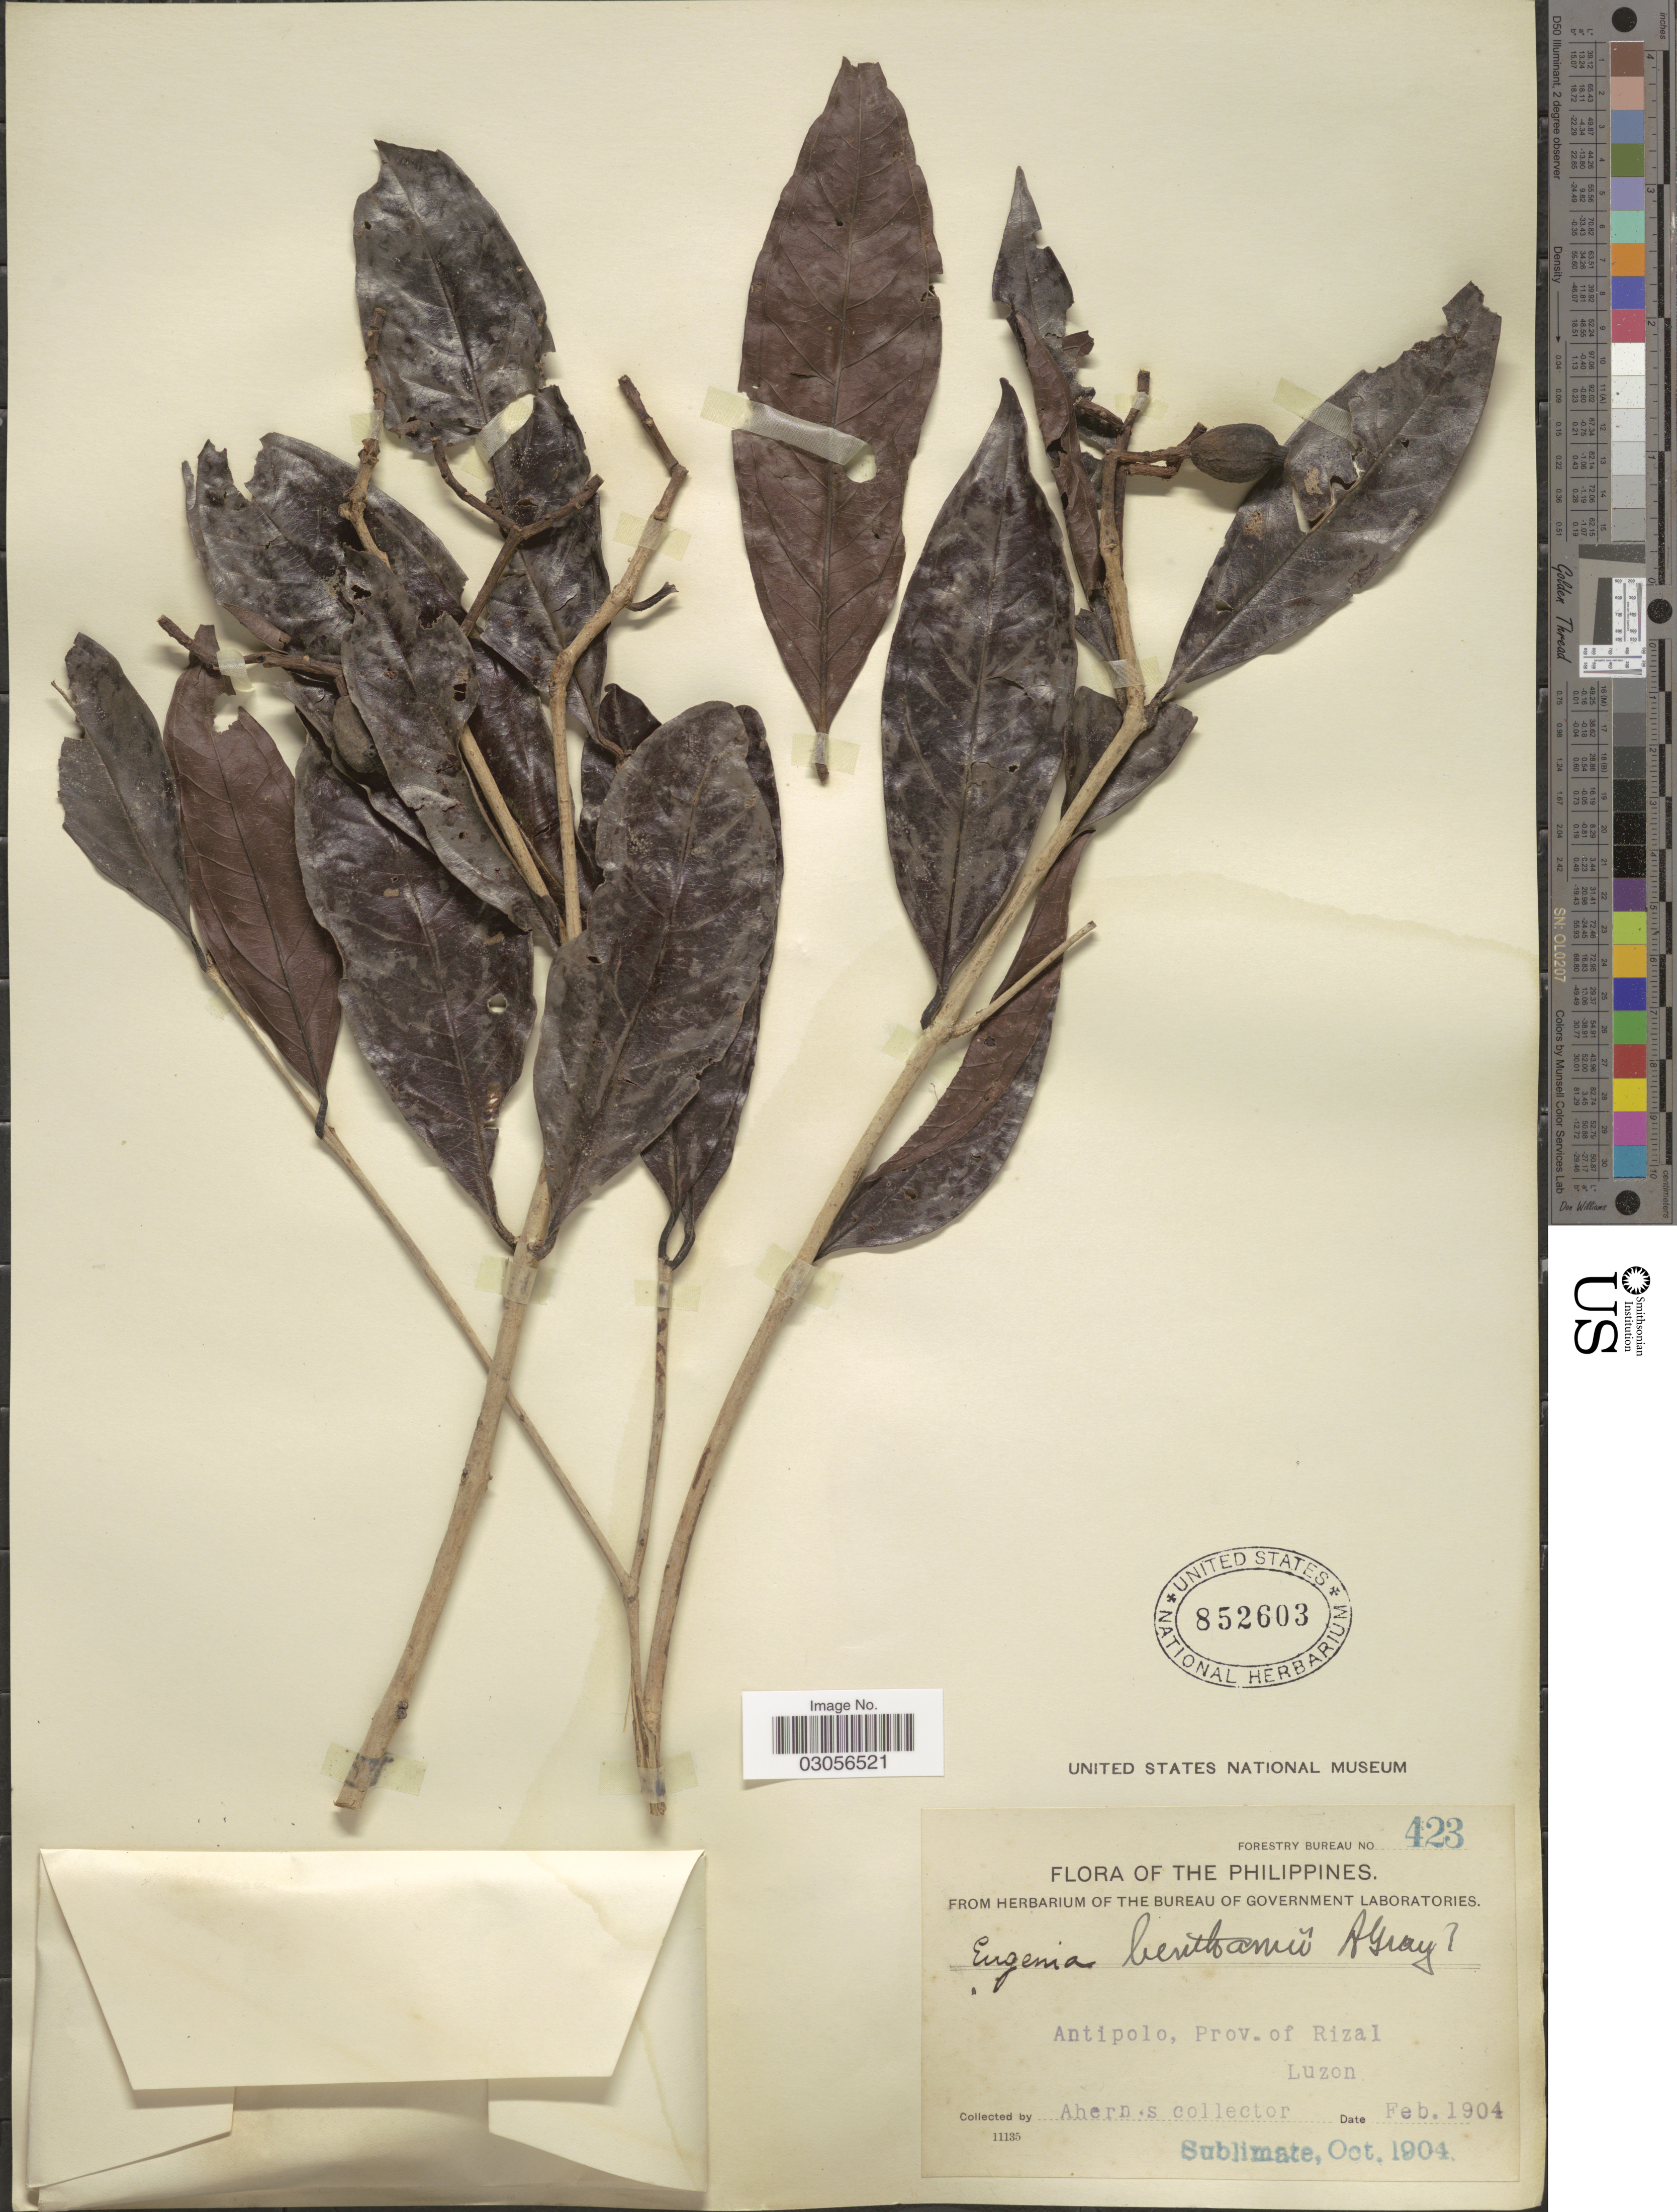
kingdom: Plantae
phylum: Tracheophyta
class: Magnoliopsida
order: Myrtales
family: Myrtaceae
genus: Syzygium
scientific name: Syzygium nitidum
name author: Benth.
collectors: -. Ahern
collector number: Forestry Bureau 423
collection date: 1904-02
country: Philippines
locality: Antipolo, Prov. of Rizal, Luzon.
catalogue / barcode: US 852603